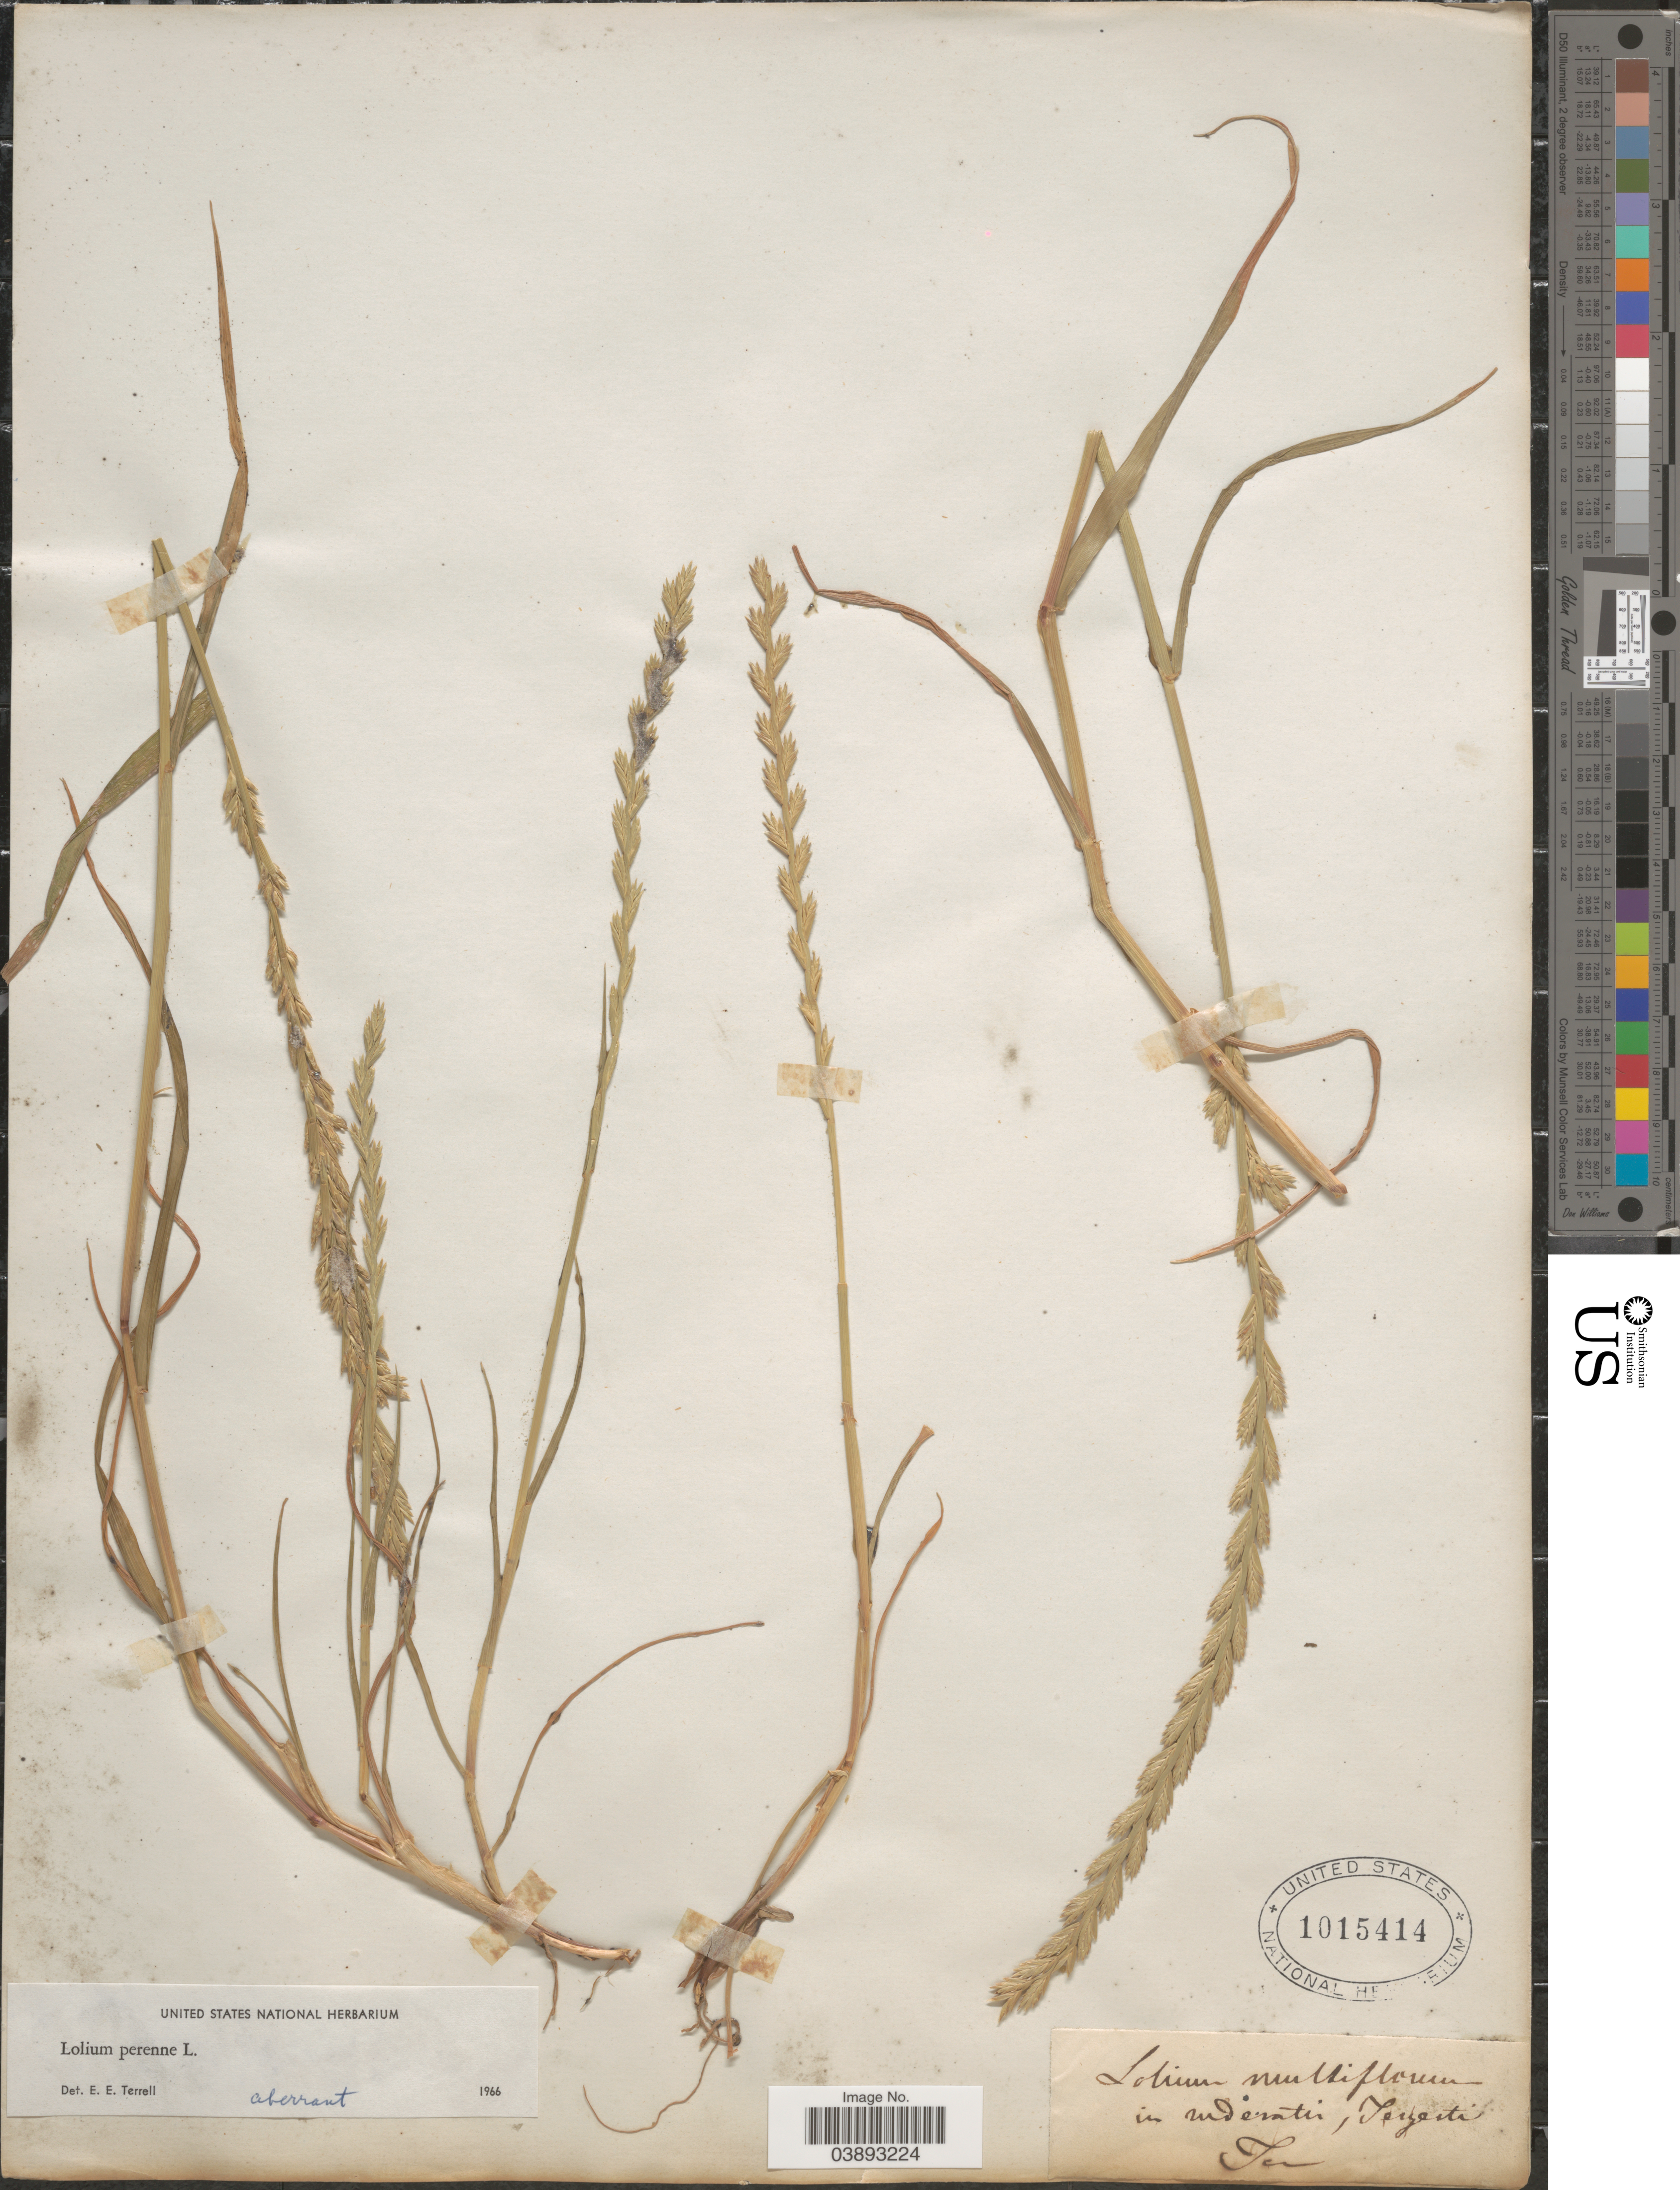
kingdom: Plantae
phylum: Tracheophyta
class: Liliopsida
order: Poales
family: Poaceae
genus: Lolium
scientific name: Lolium perenne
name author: L.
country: Italy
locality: Tergest. Ter.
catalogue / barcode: US 1015414